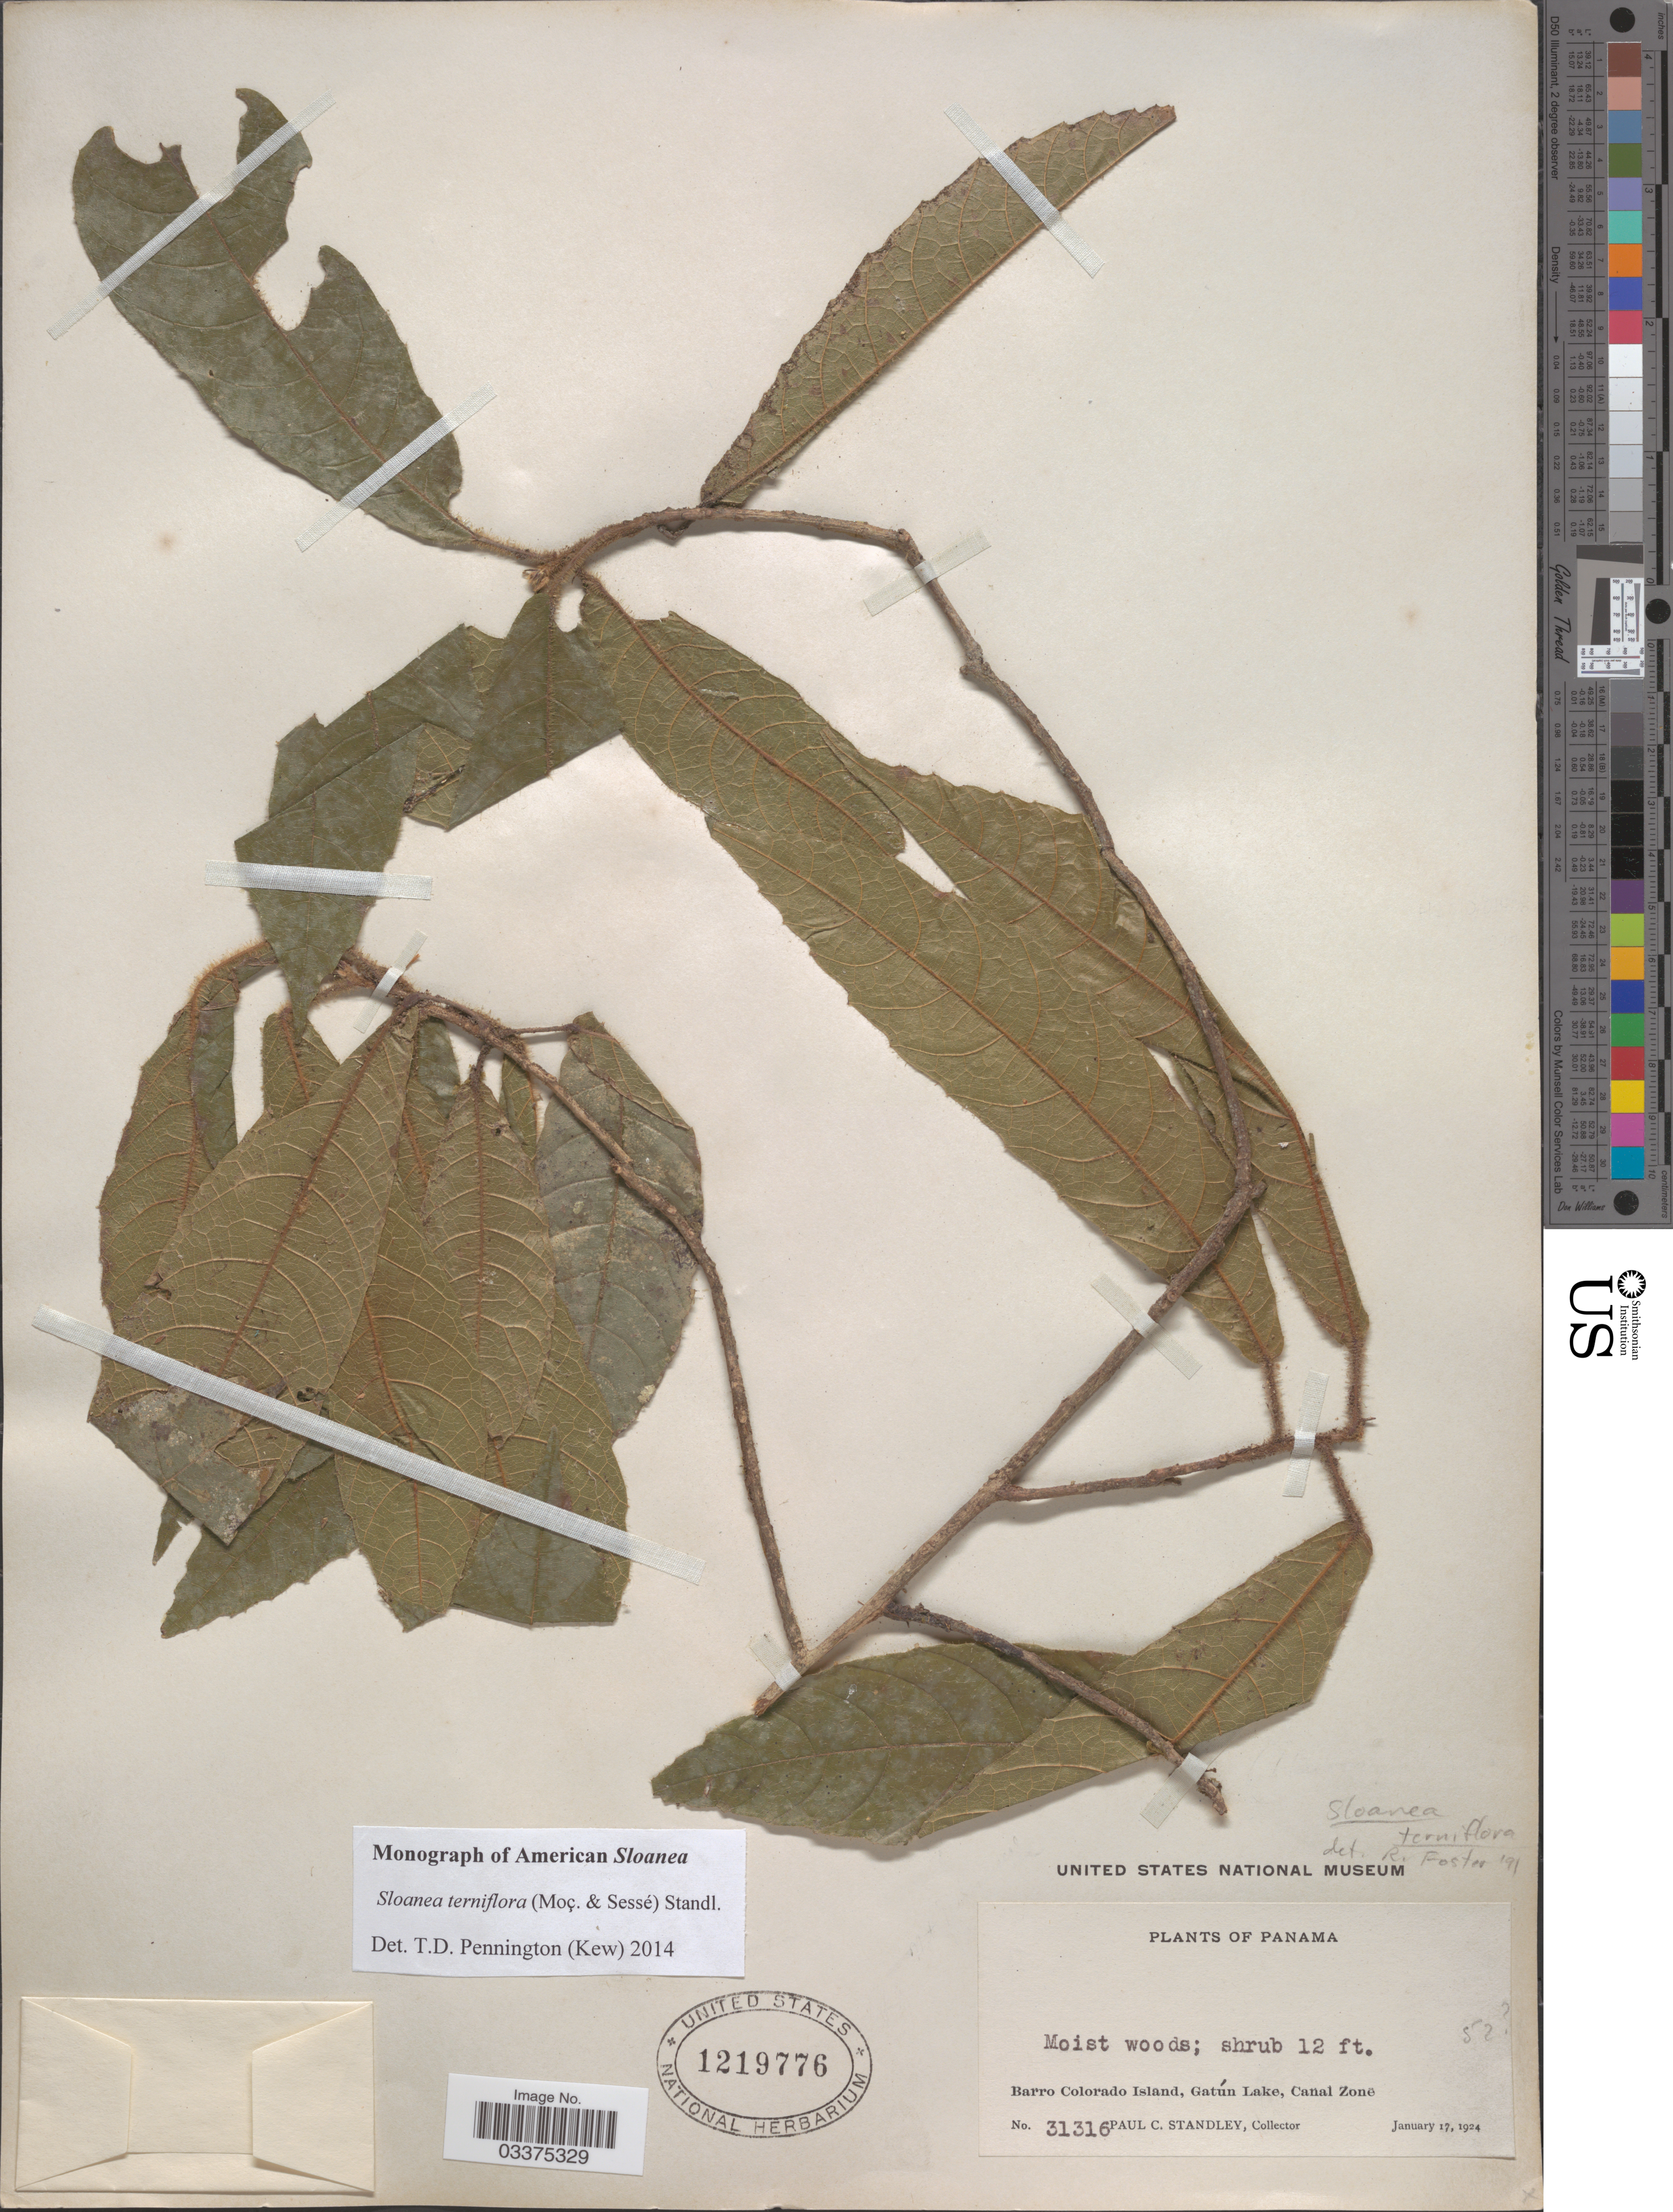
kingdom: Plantae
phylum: Tracheophyta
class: Magnoliopsida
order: Oxalidales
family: Elaeocarpaceae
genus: Sloanea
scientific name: Sloanea terniflora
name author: (Moc. & Sessé ex DC.) Standl.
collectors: P. C. Standley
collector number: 31316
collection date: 1924-01-17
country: Panama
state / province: Panamá Oeste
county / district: Canal Zone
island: Barro Colorado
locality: Barro Colorado Island, Gatún Lake, Canal Zone.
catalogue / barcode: US 1219776